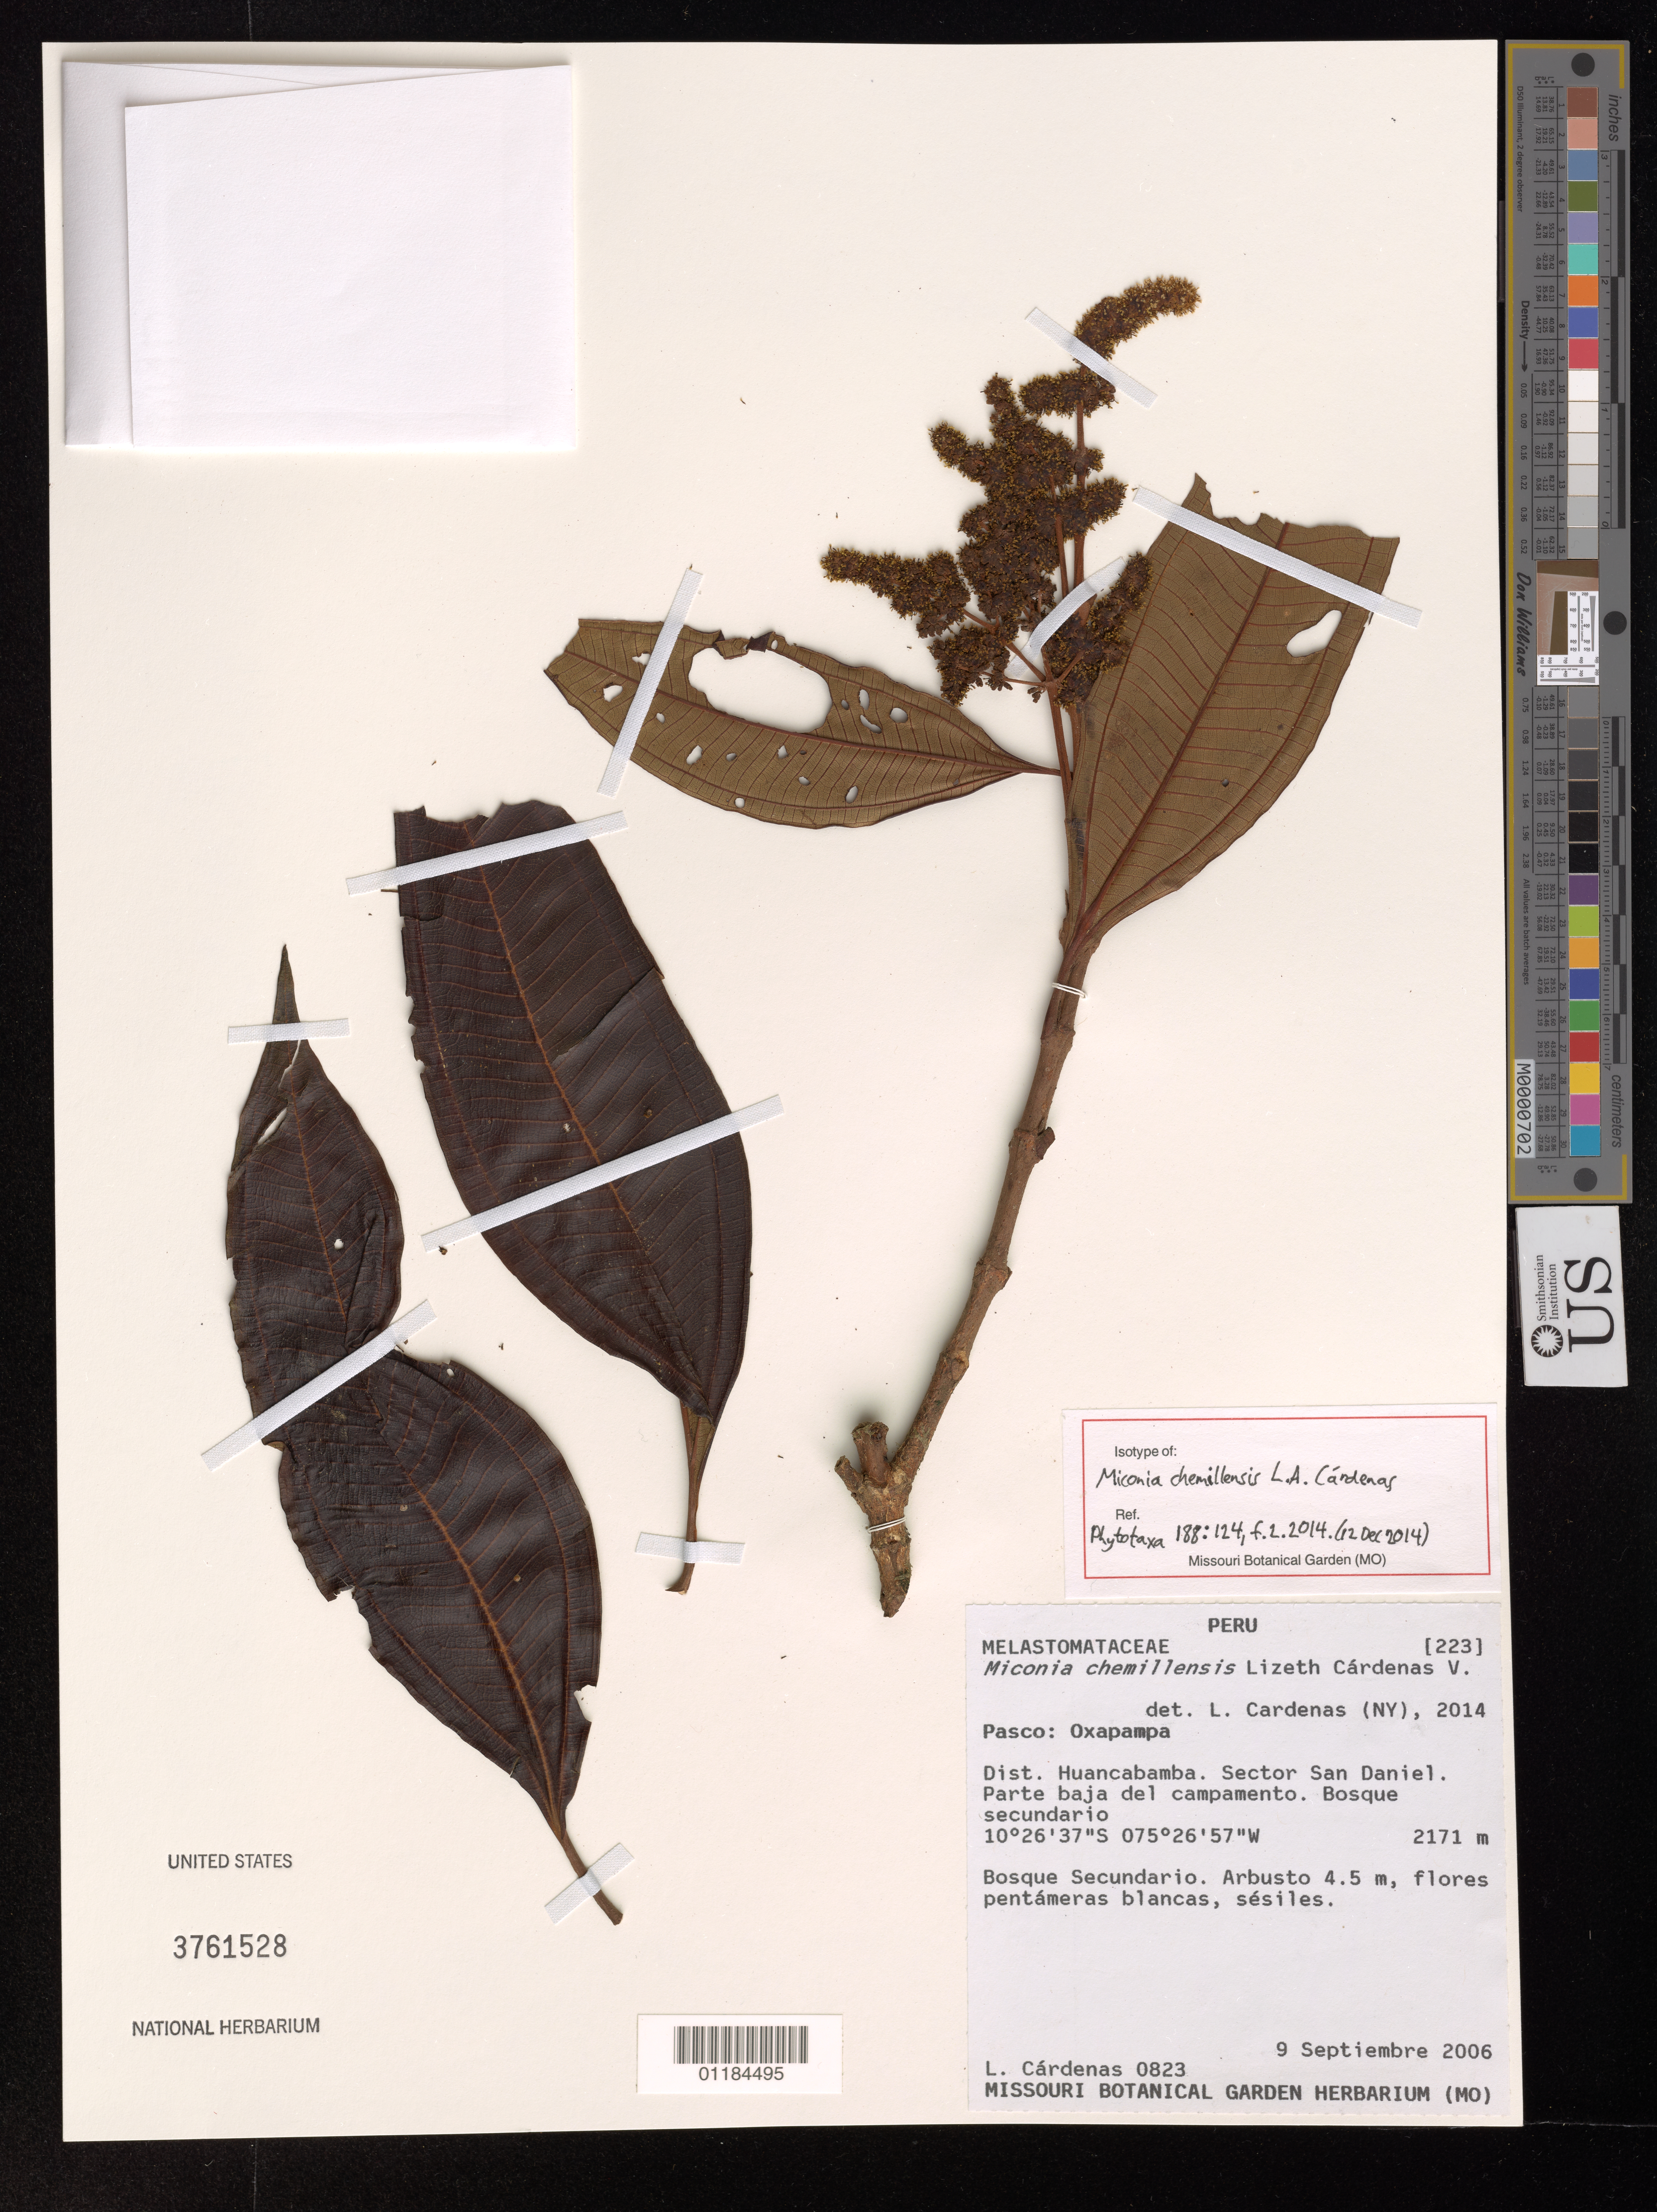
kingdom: Plantae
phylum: Tracheophyta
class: Magnoliopsida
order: Myrtales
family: Melastomataceae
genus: Miconia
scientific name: Miconia chemillensis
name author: L. A. Cárdenas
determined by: Cárdenas, Lizeth A.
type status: Isotype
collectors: L. Cárdenas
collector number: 0823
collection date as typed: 9 Septiembre 2006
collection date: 2006-09-09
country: Peru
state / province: Pasco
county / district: Oxapampa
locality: Sector San Daniel. Parte baja del campamento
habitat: bosque secundario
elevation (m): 2171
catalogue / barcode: US 3761528